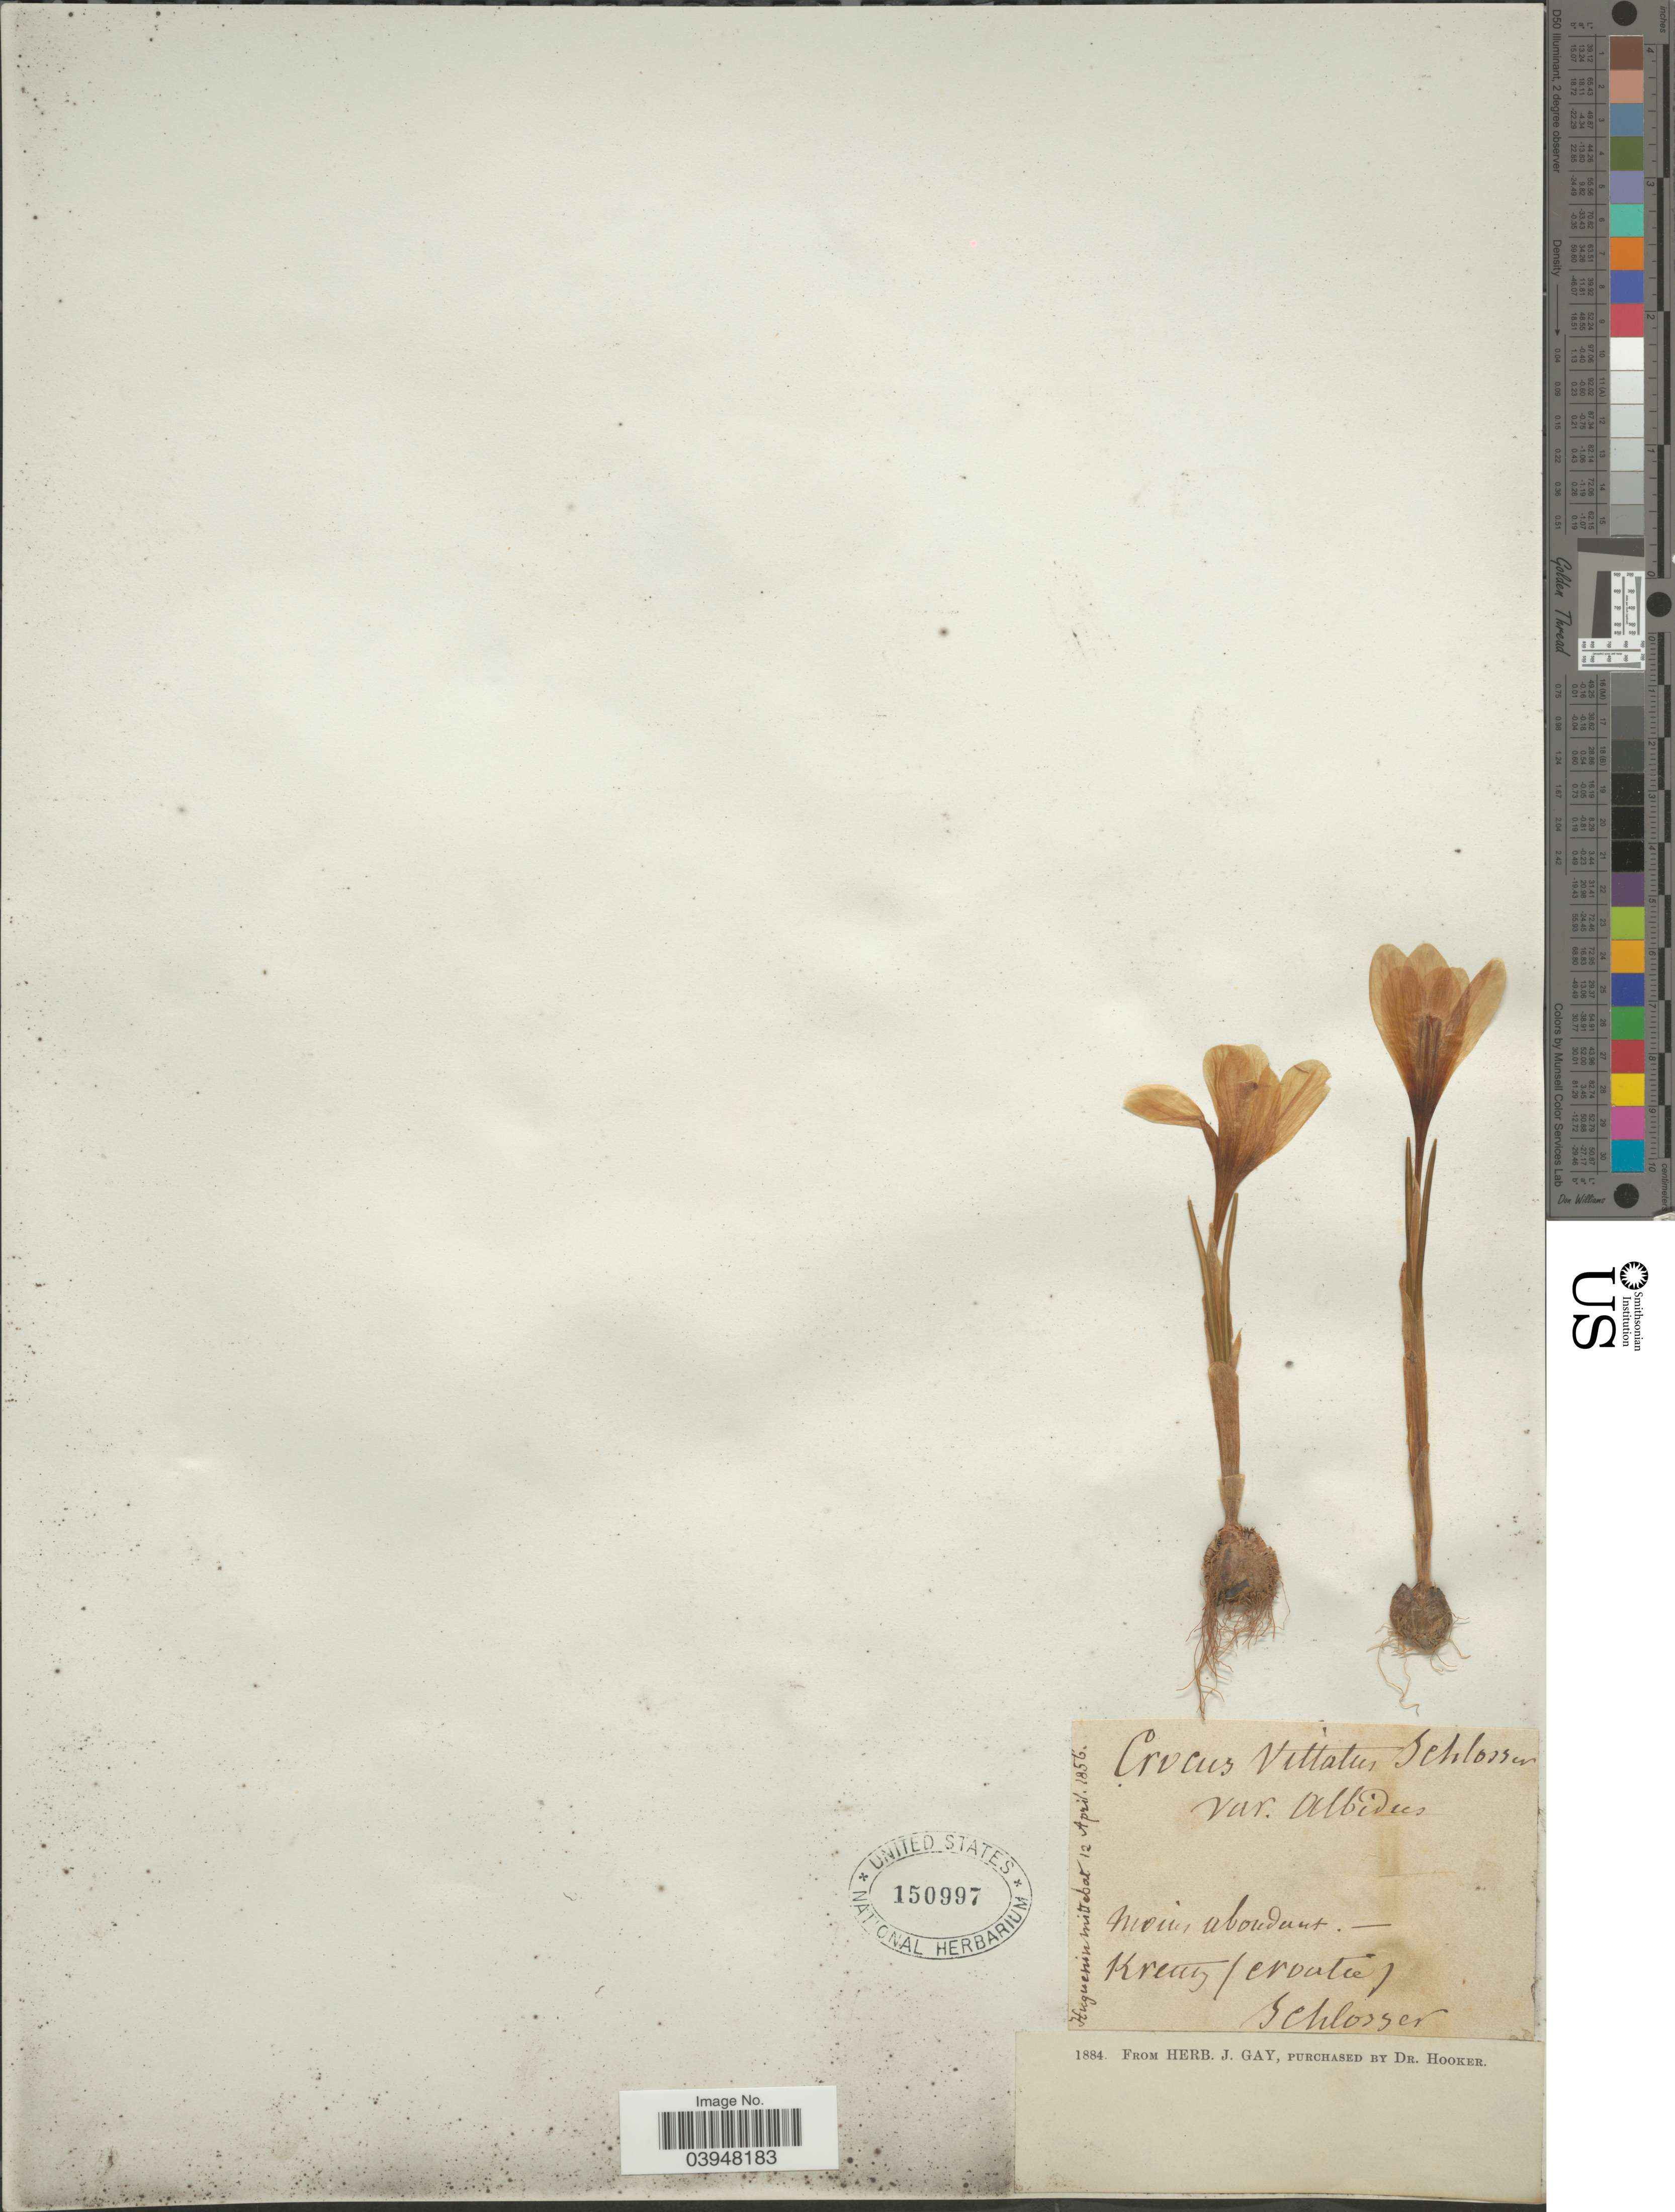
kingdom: Plantae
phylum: Tracheophyta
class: Liliopsida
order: Asparagales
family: Iridaceae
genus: Crocus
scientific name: Crocus vittatus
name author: Raf.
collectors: -. Schlosser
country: Croatia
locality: Krentz (croatie).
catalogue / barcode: US 150997